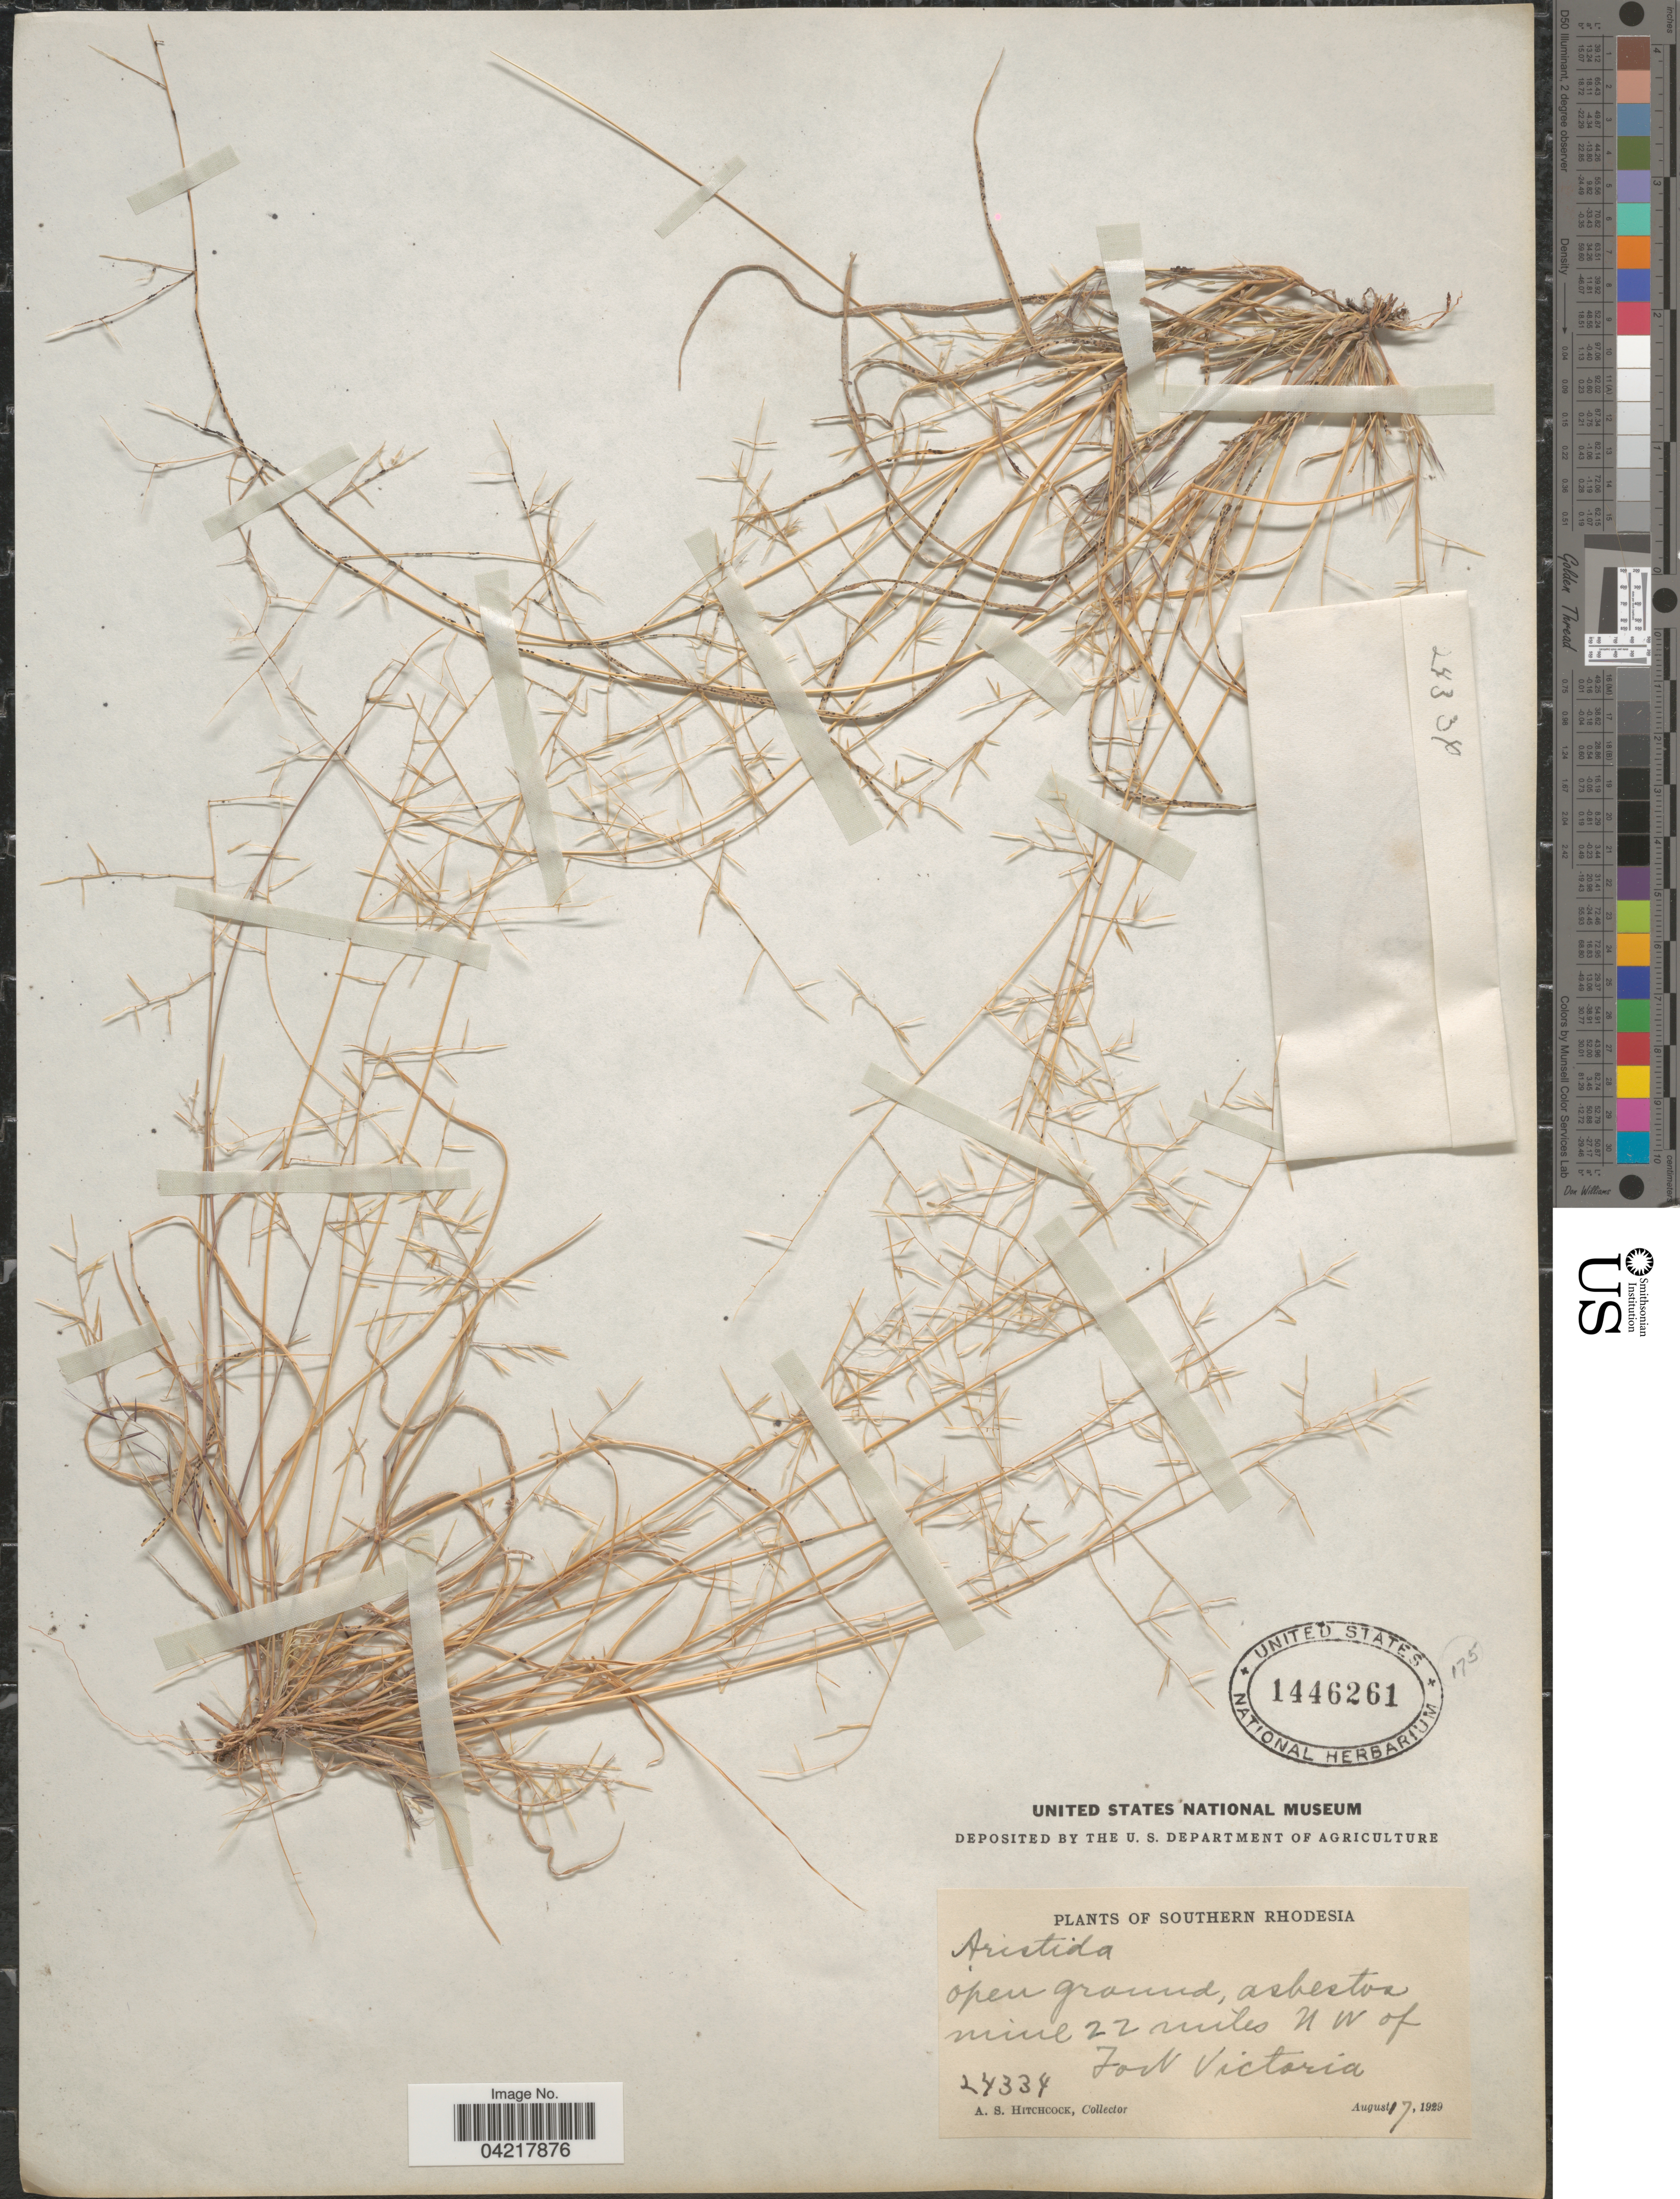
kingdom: Plantae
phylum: Tracheophyta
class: Liliopsida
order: Poales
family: Poaceae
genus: Aristida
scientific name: Aristida sp.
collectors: A. S. Hitchcock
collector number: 24334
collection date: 1929-08-17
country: Zimbabwe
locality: Southern Rhodesia. Mine 22 miles NW of Fort Victoria.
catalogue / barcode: US 1446261